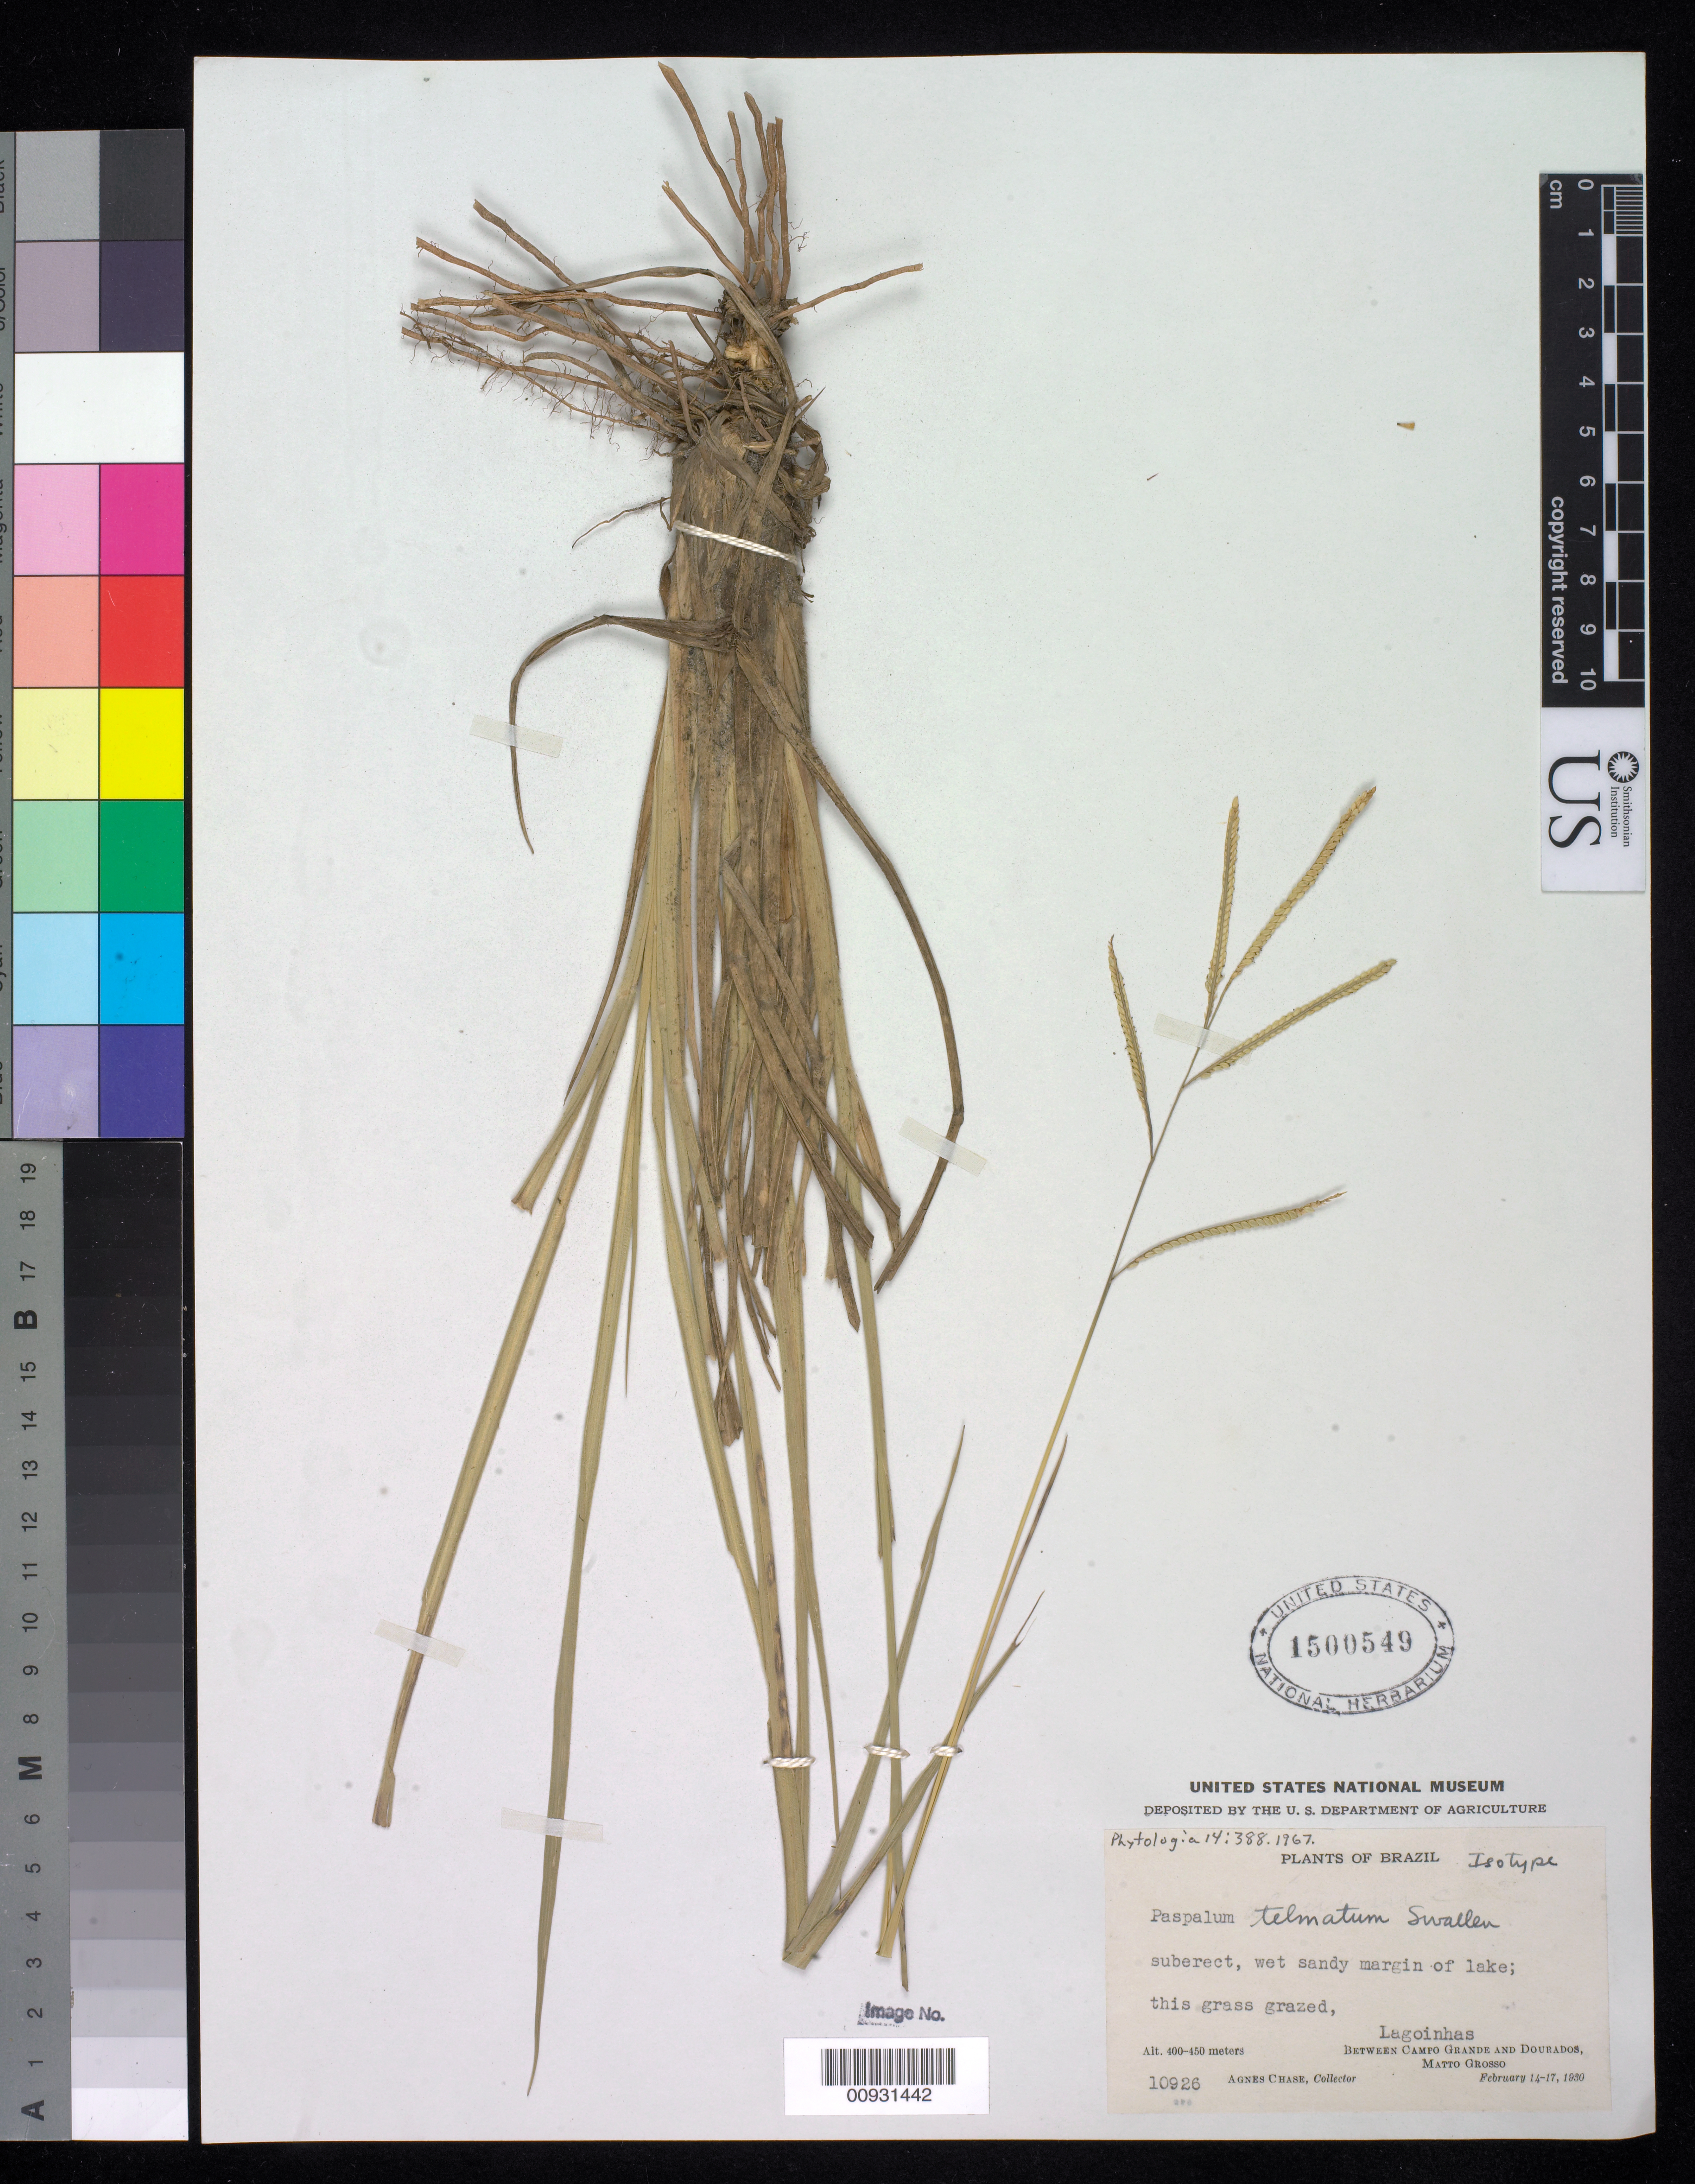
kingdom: Plantae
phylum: Tracheophyta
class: Liliopsida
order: Poales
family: Poaceae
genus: Paspalum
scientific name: Paspalum telmatum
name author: Swallen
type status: Isotype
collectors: A. Chase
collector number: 10926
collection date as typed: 14 Feb 1930 to 17 Feb 1930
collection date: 1930-02-14/1930-02-17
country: Brazil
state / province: Mato Grosso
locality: Between Campo Grande and Dourados.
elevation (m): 400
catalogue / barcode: US 1500549